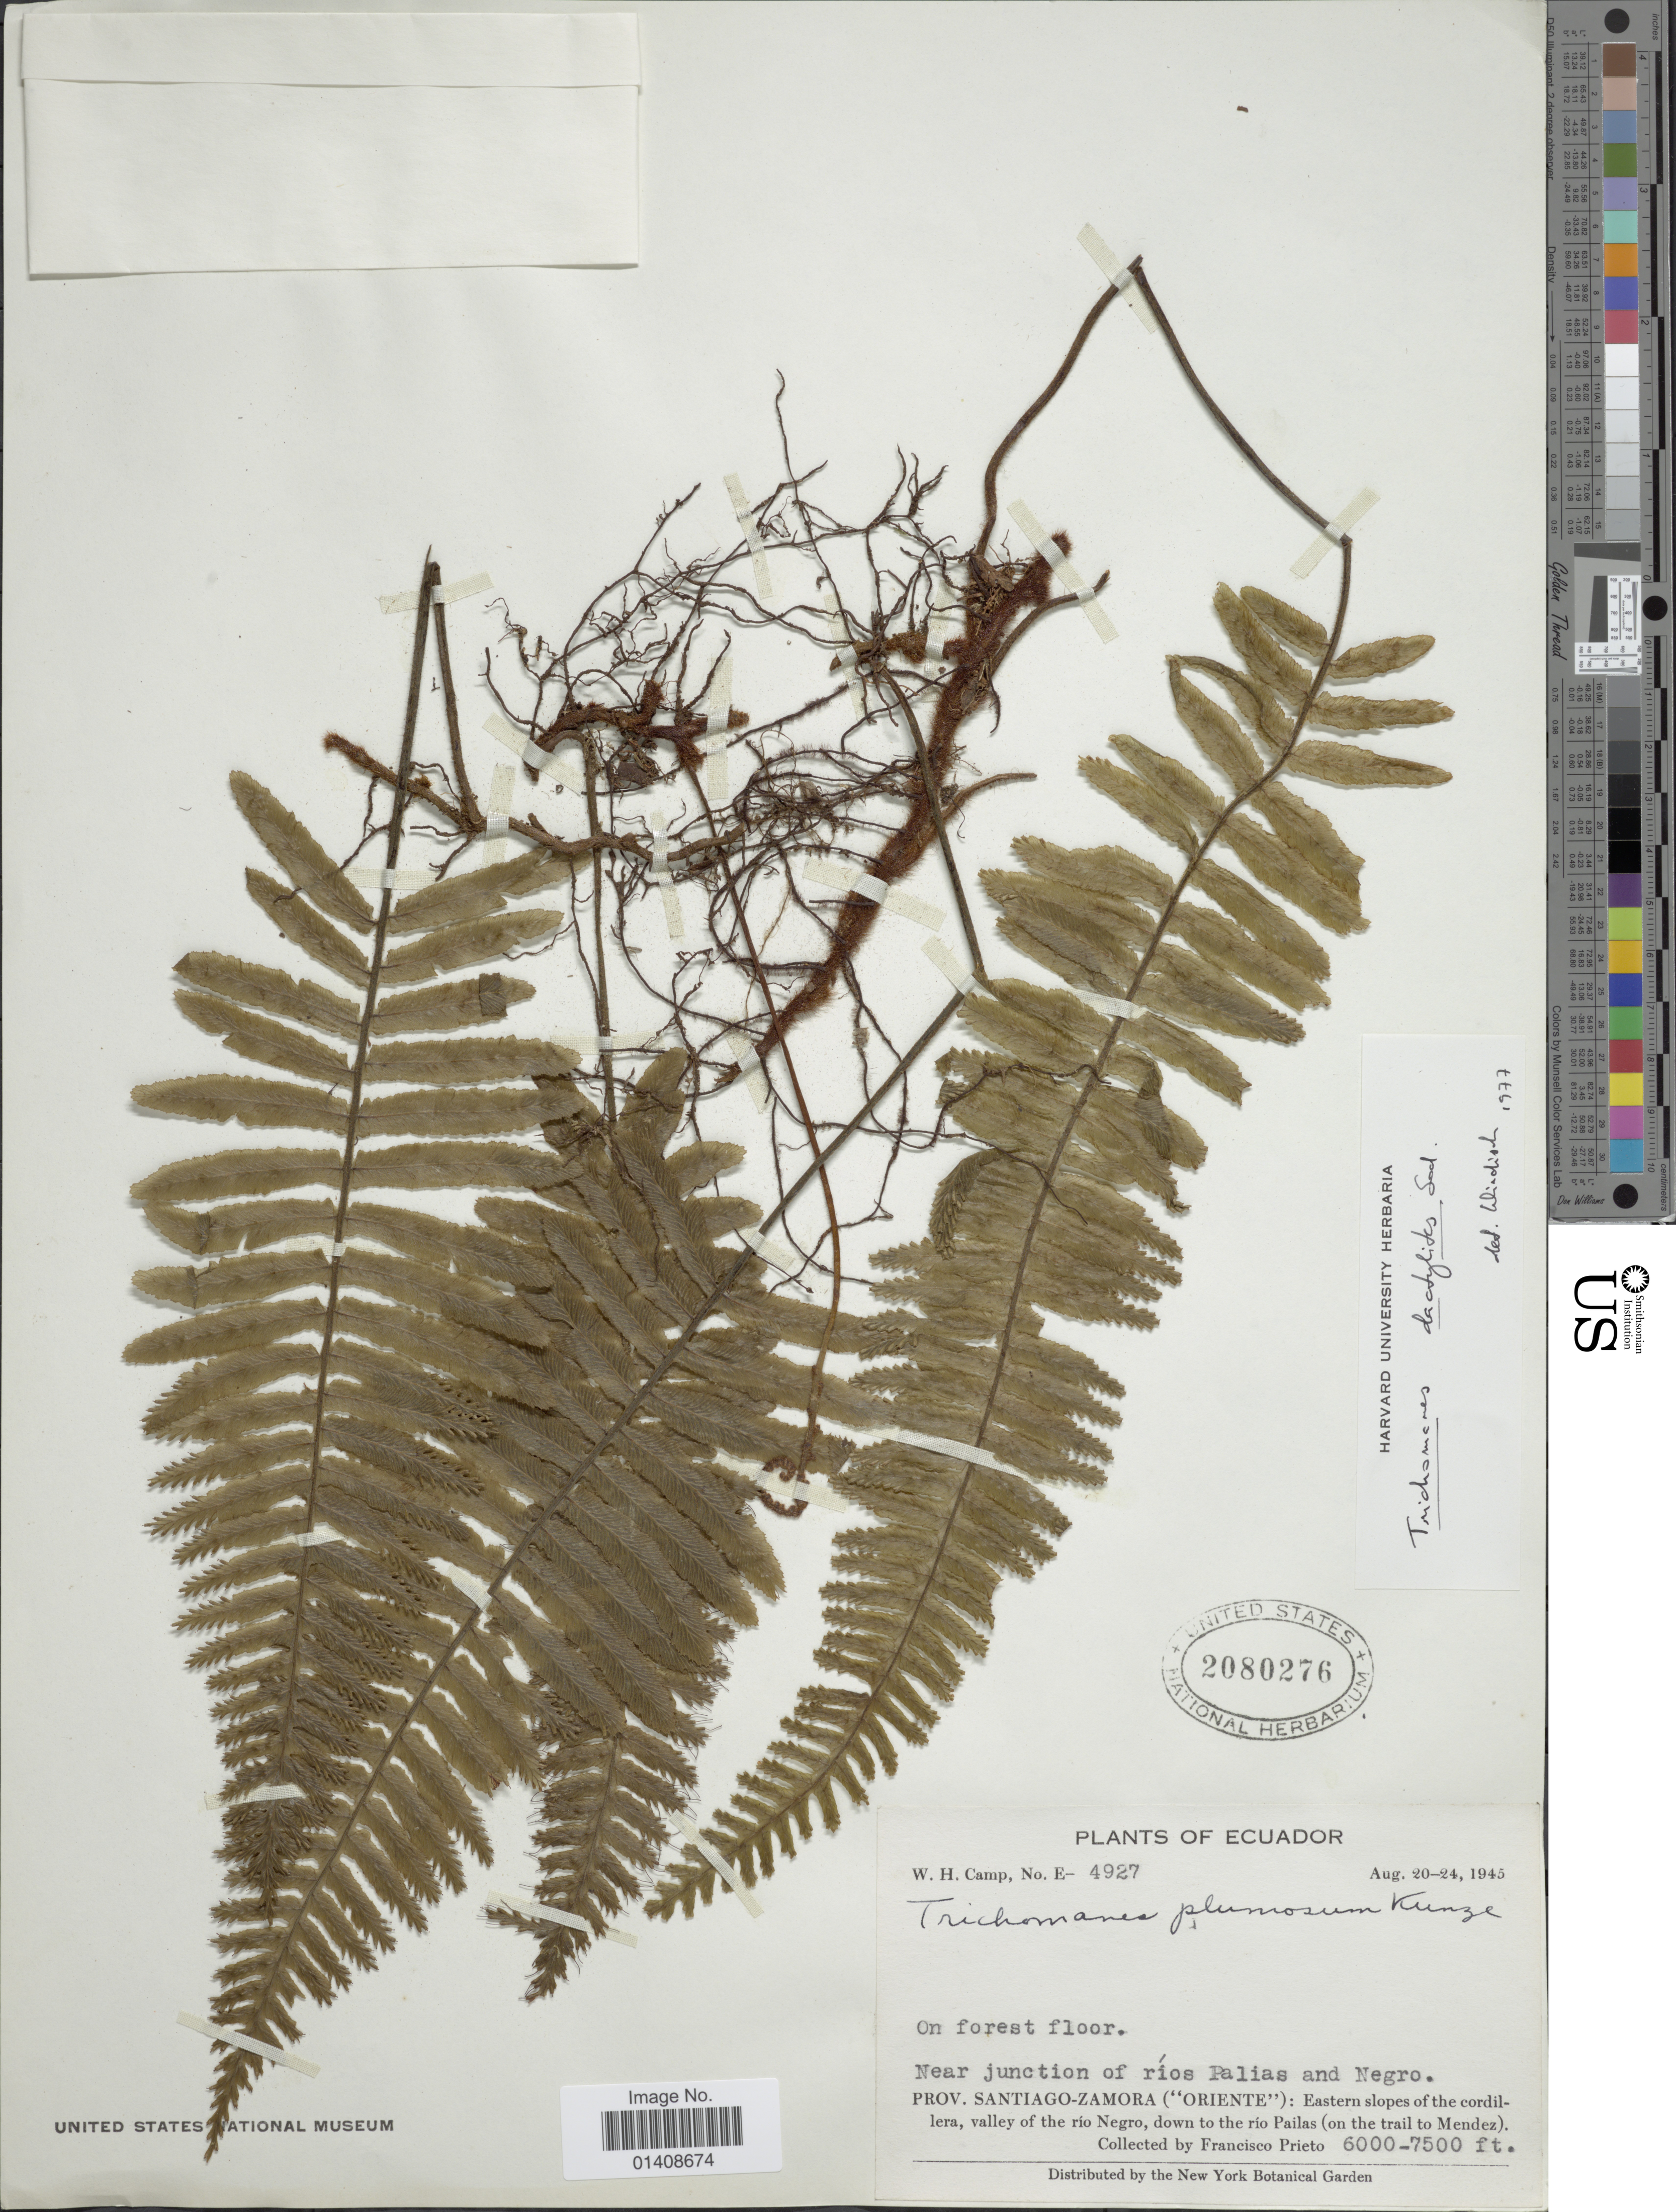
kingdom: Plantae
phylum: Tracheophyta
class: Polypodiopsida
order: Hymenophyllales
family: Hymenophyllaceae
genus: Trichomanes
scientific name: Trichomanes dactylites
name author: Sodiro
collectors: F. Prieto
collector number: E-4927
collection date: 1945-08-20/1945-08-24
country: Ecuador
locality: Near junction of rios Palias and Negro, Santiago-Zamora (oriente); Eastern slopes of the cordillera, valley of the Rio Pailas ( on the trail to Mendez)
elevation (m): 1829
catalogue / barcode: US 2080276